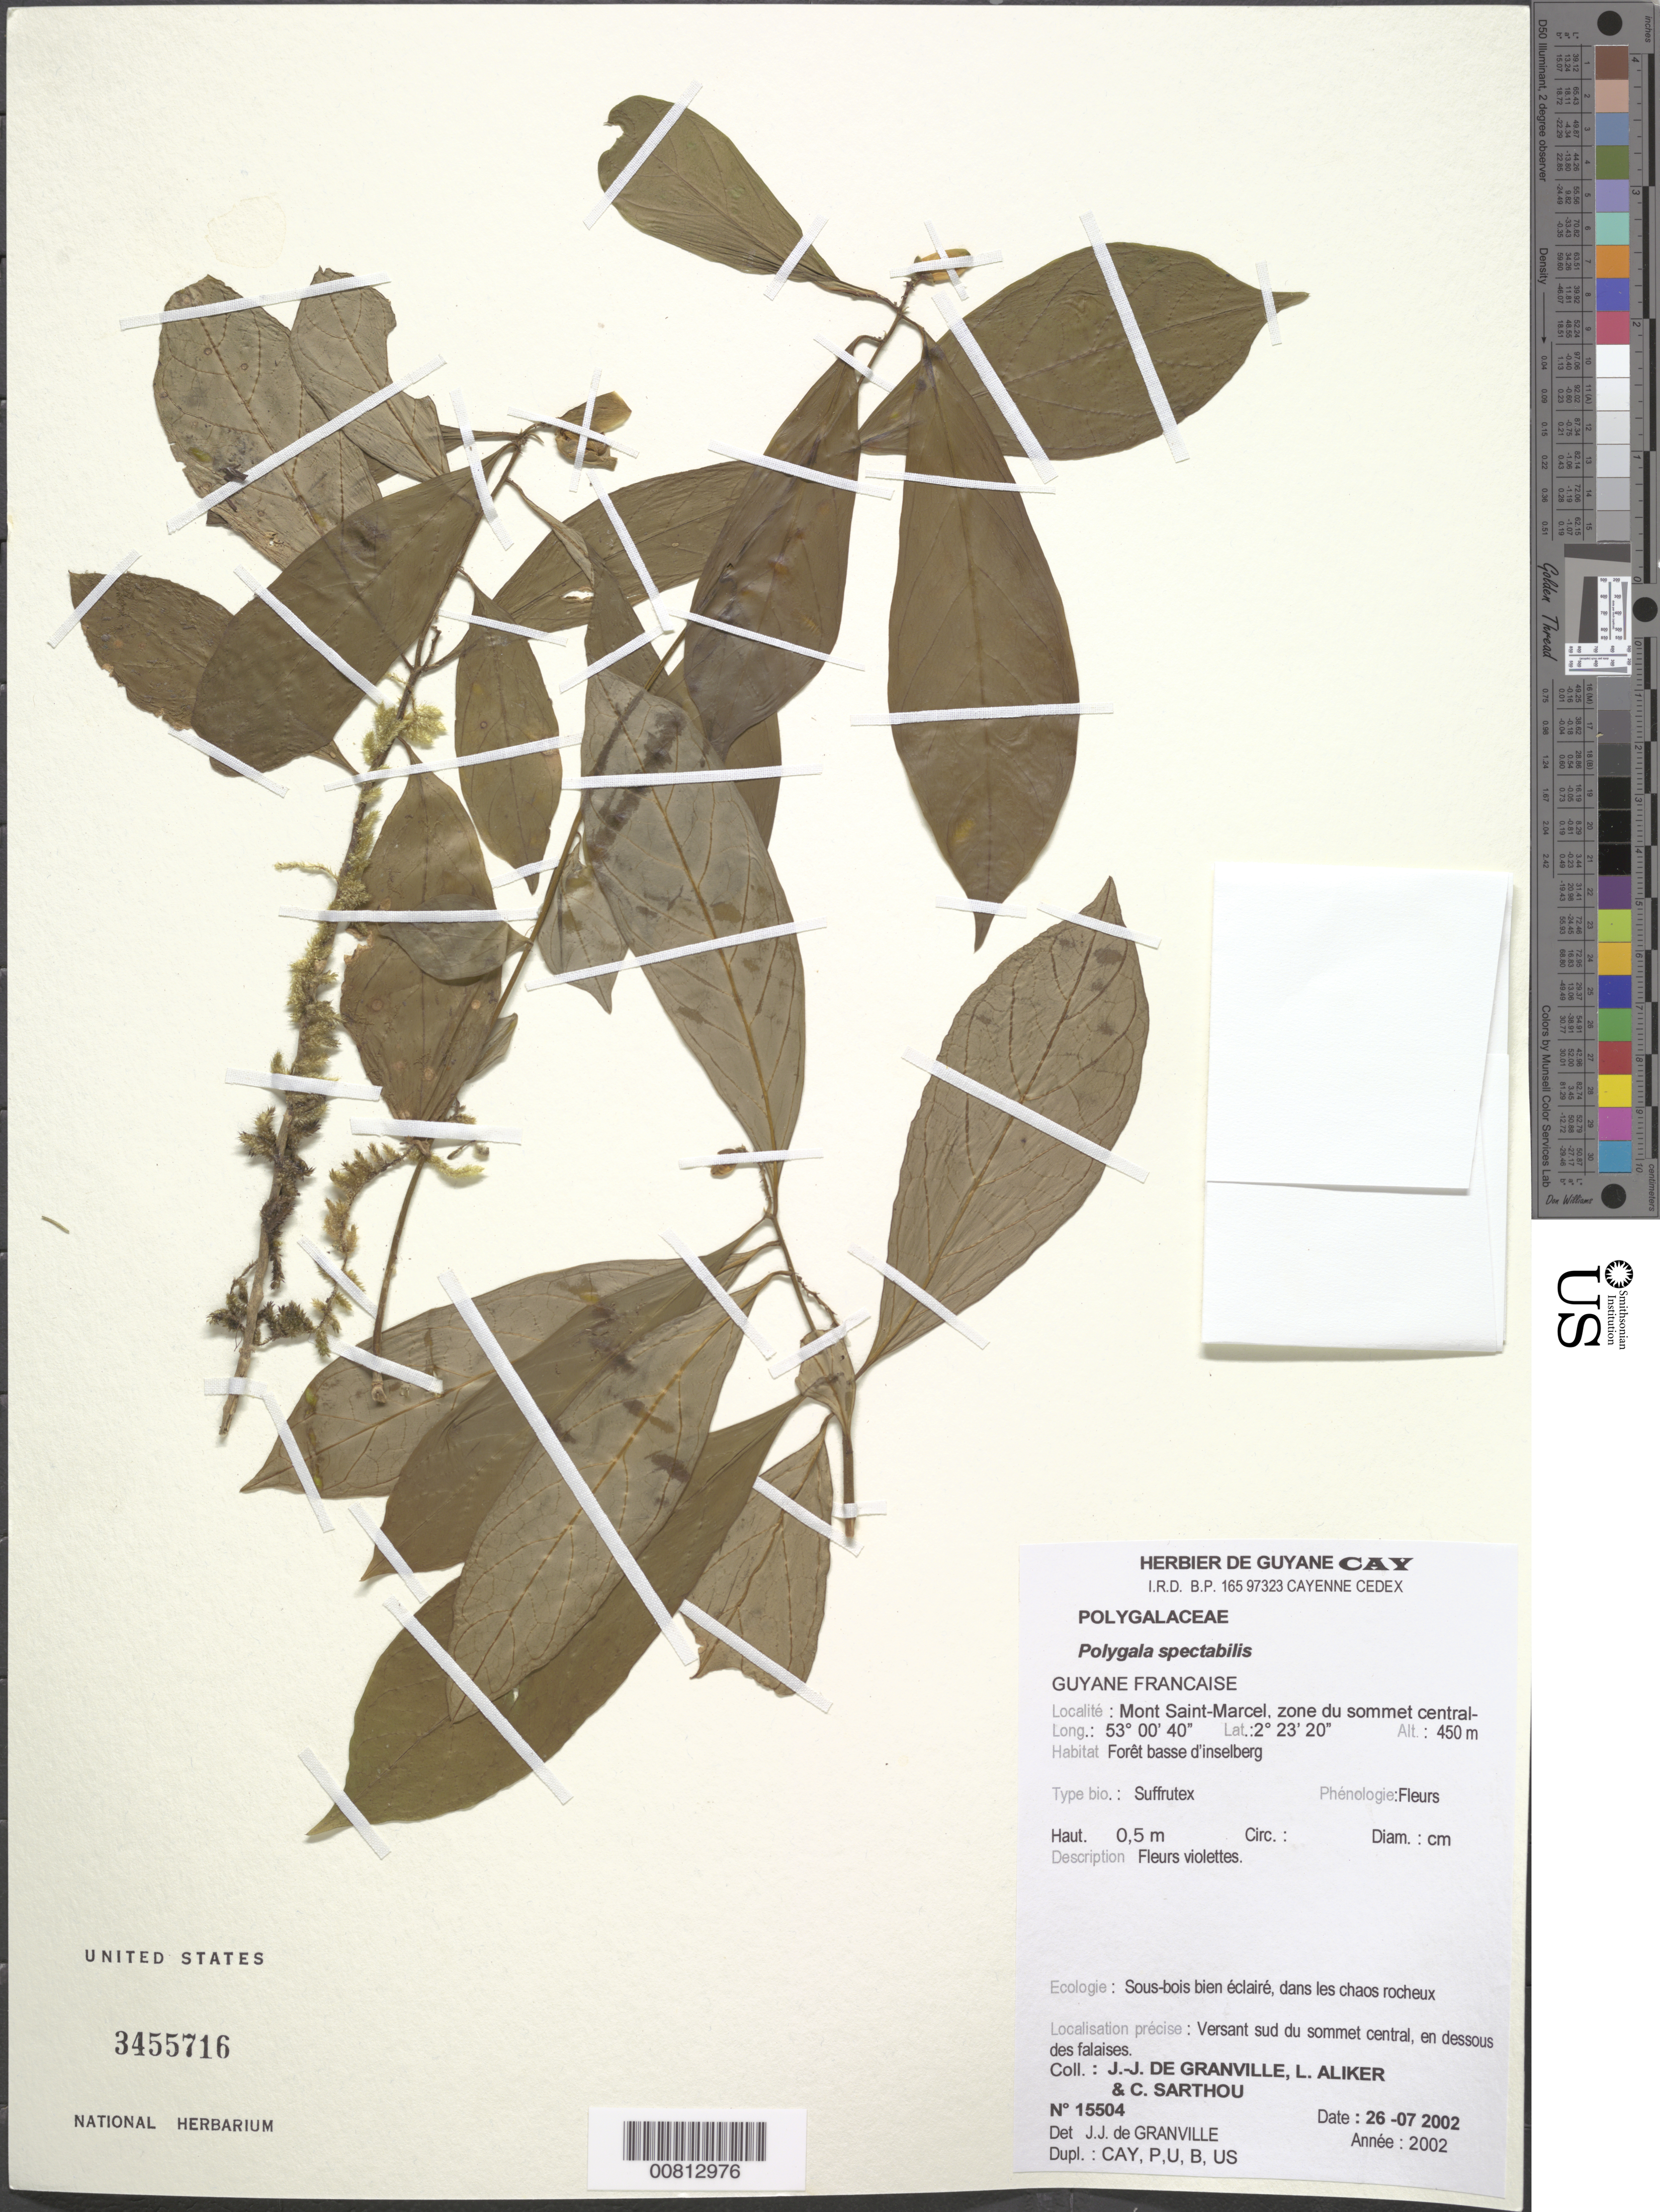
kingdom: Plantae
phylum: Tracheophyta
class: Magnoliopsida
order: Fabales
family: Polygalaceae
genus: Caamembeca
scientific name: Caamembeca spectabilis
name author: (DC.) J.F.B. Pastore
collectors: J.-J. de Granville, L. Aliker & C. Sarthou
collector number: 15504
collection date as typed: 26-Jul-02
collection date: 2002-07-26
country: French Guiana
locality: Mont Saint-Marcel, zone du sommet central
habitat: Forest basse d'inselberg; sous bois bien eclaire, dans les chaos rocheux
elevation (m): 450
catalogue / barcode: US 3455716